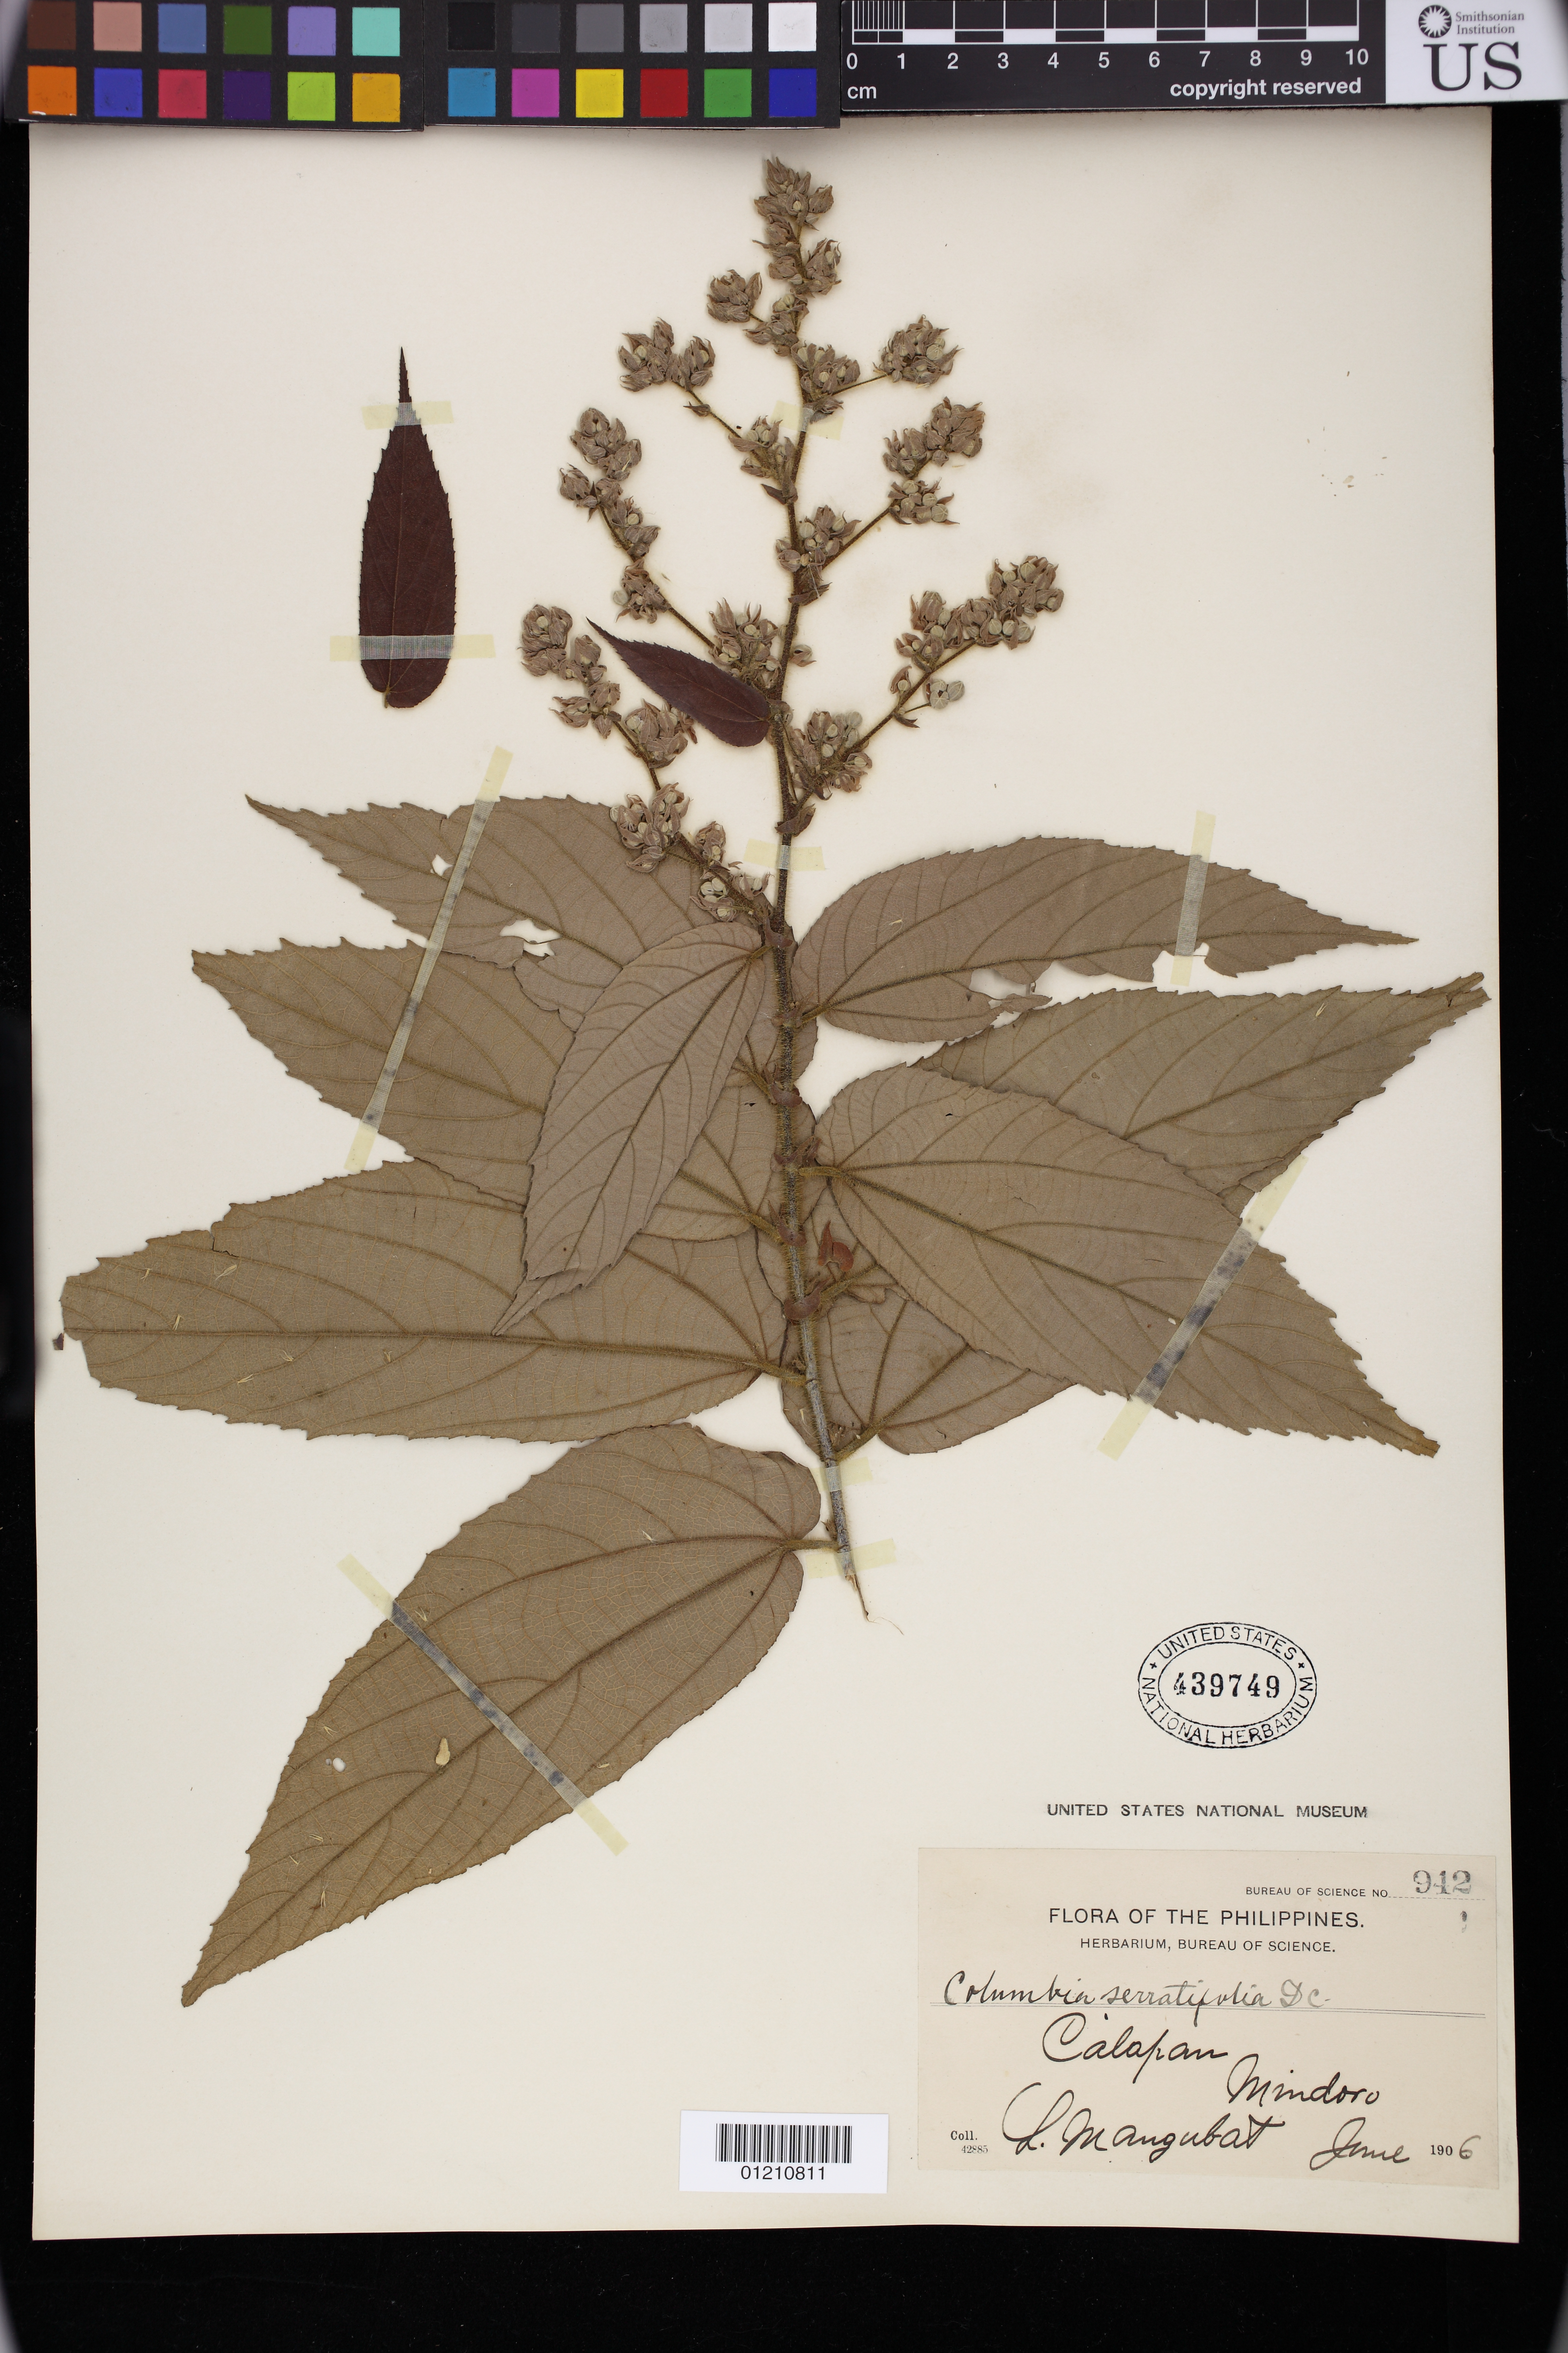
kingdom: Plantae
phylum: Tracheophyta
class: Magnoliopsida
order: Malvales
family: Malvaceae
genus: Colona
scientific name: Colona serratifolia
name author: Cav.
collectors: L. Mangubat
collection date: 1906-06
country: Philippines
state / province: Mimaropa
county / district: Oriental Mindoro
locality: Calapan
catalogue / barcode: US 439749